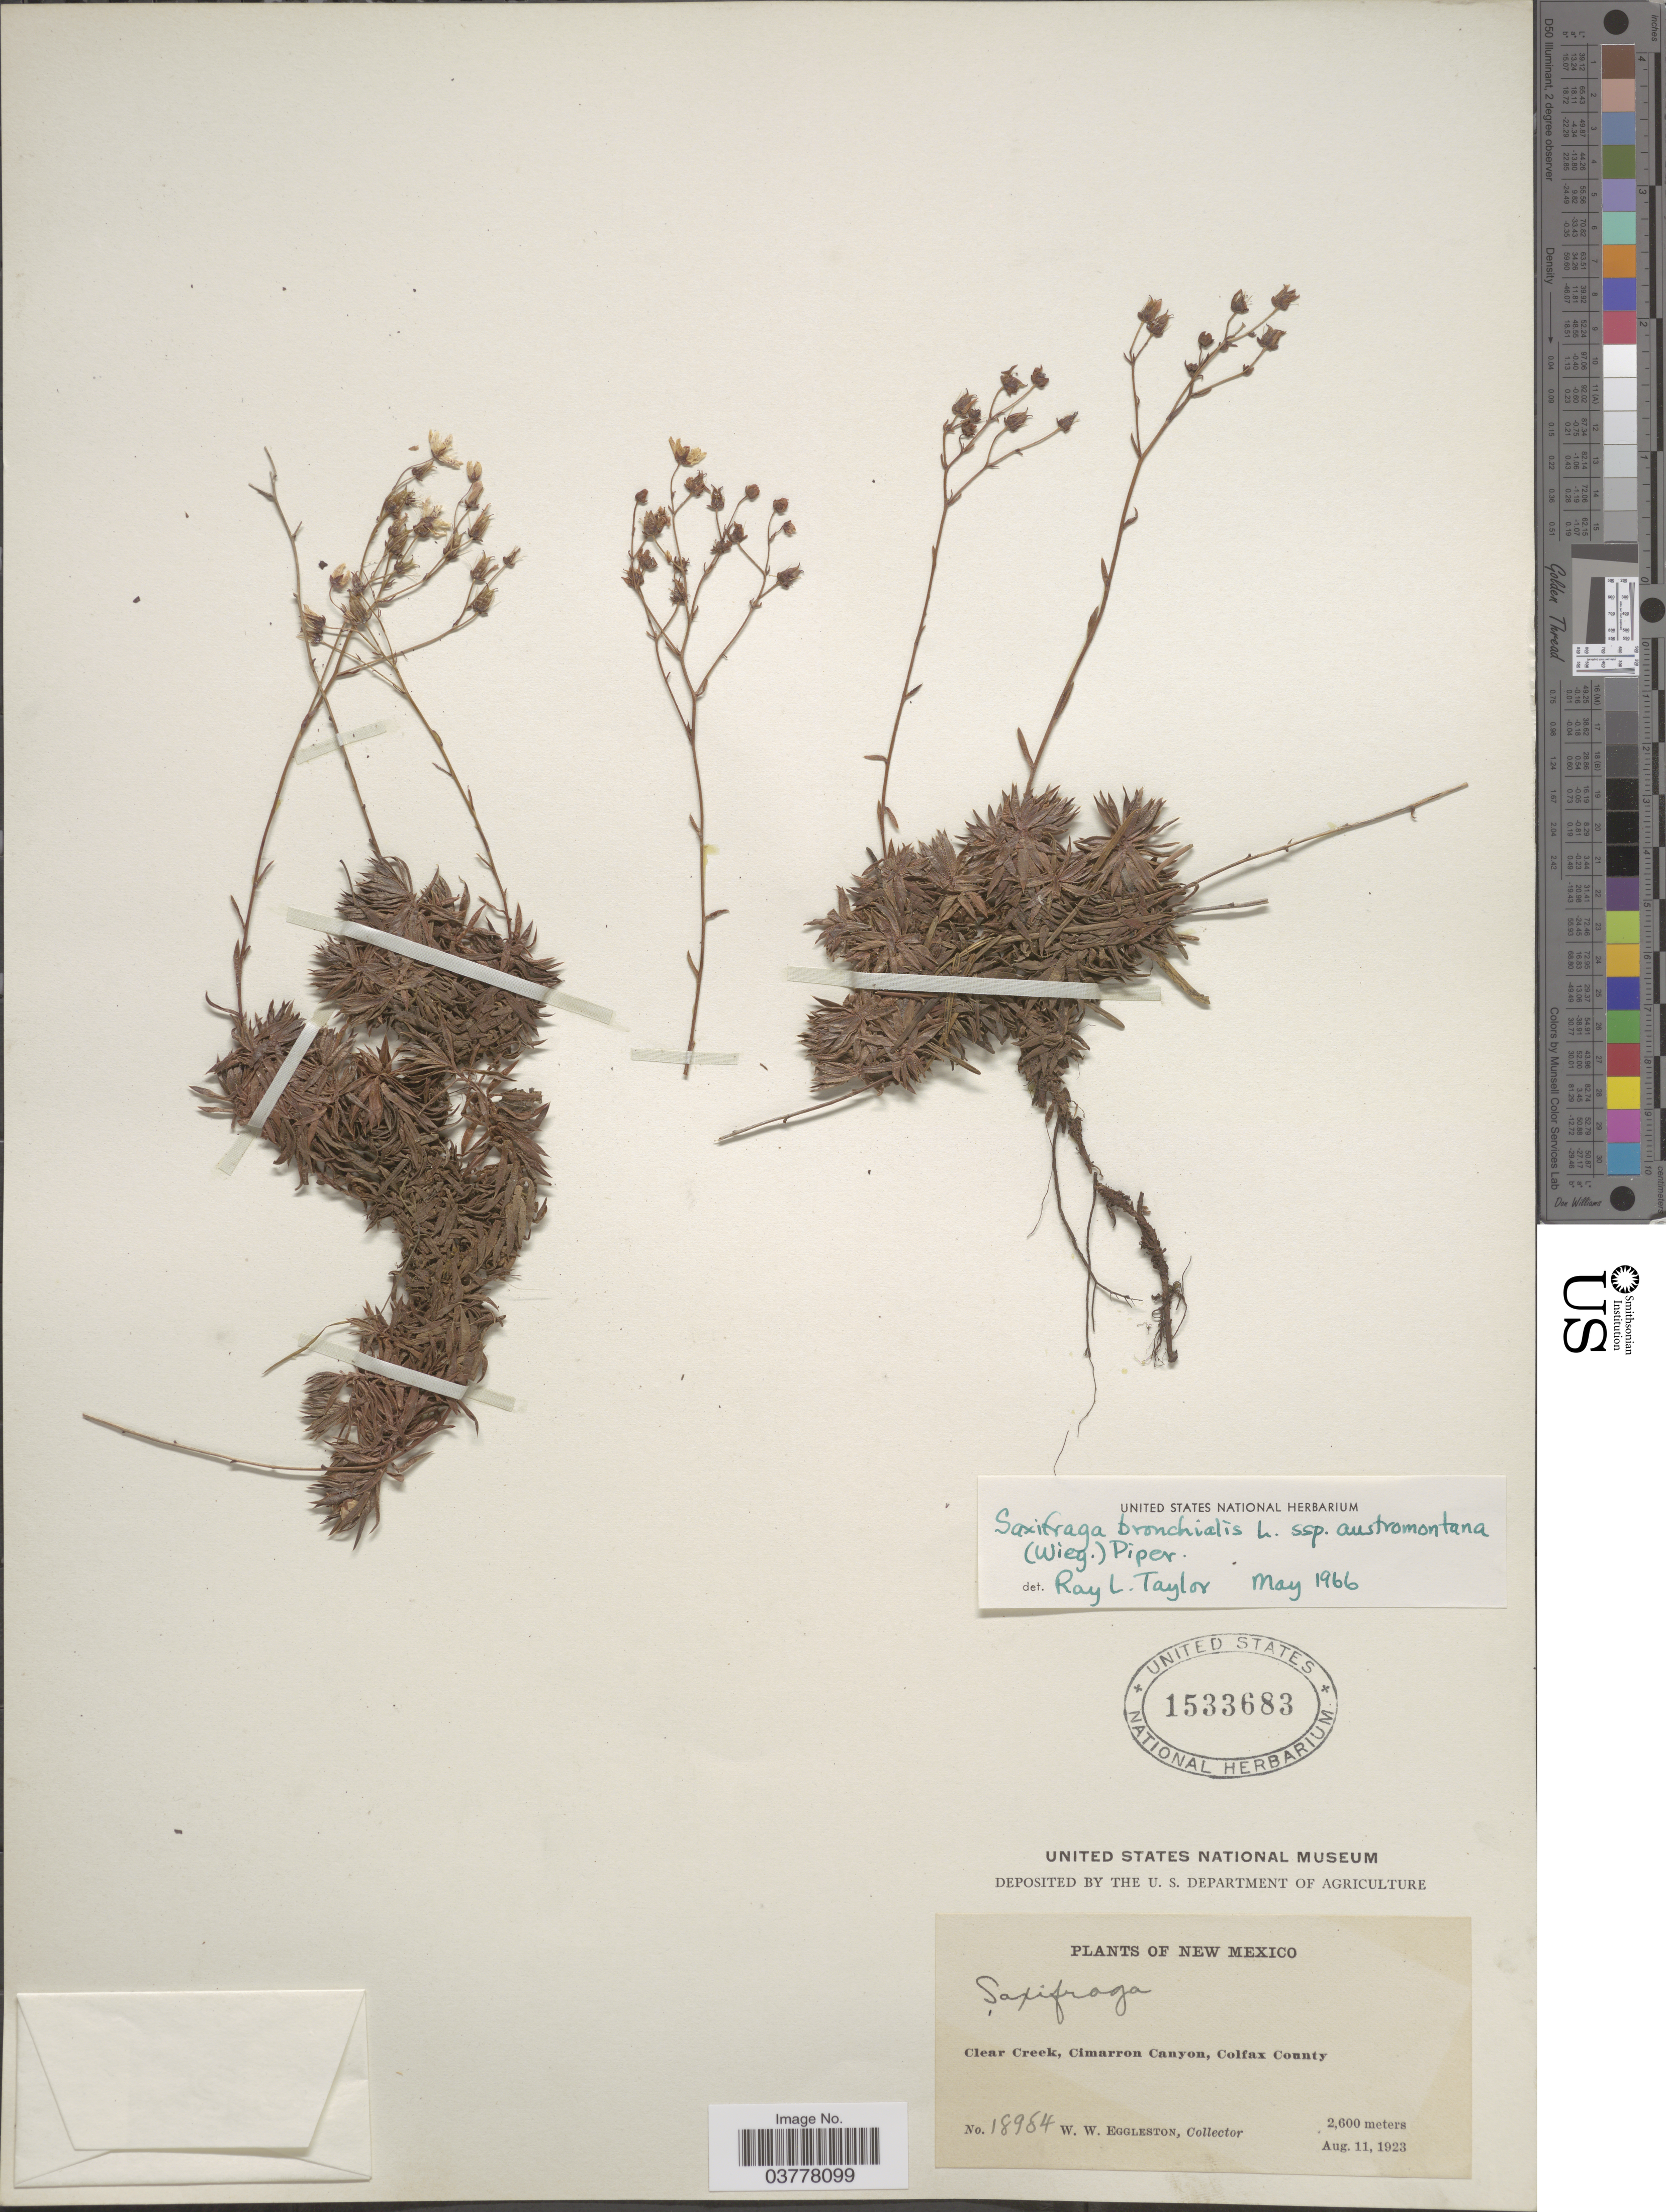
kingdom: Plantae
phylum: Tracheophyta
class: Magnoliopsida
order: Saxifragales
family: Saxifragaceae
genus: Saxifraga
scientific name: Saxifraga bronchialis subsp. austromontana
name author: (Wiegand) Piper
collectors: W. W. Eggleston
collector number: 18984*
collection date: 1923-08-11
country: United States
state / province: New Mexico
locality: Clear Creek, Cimarron Canyon, Colfax County.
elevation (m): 2600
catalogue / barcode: US 1533683